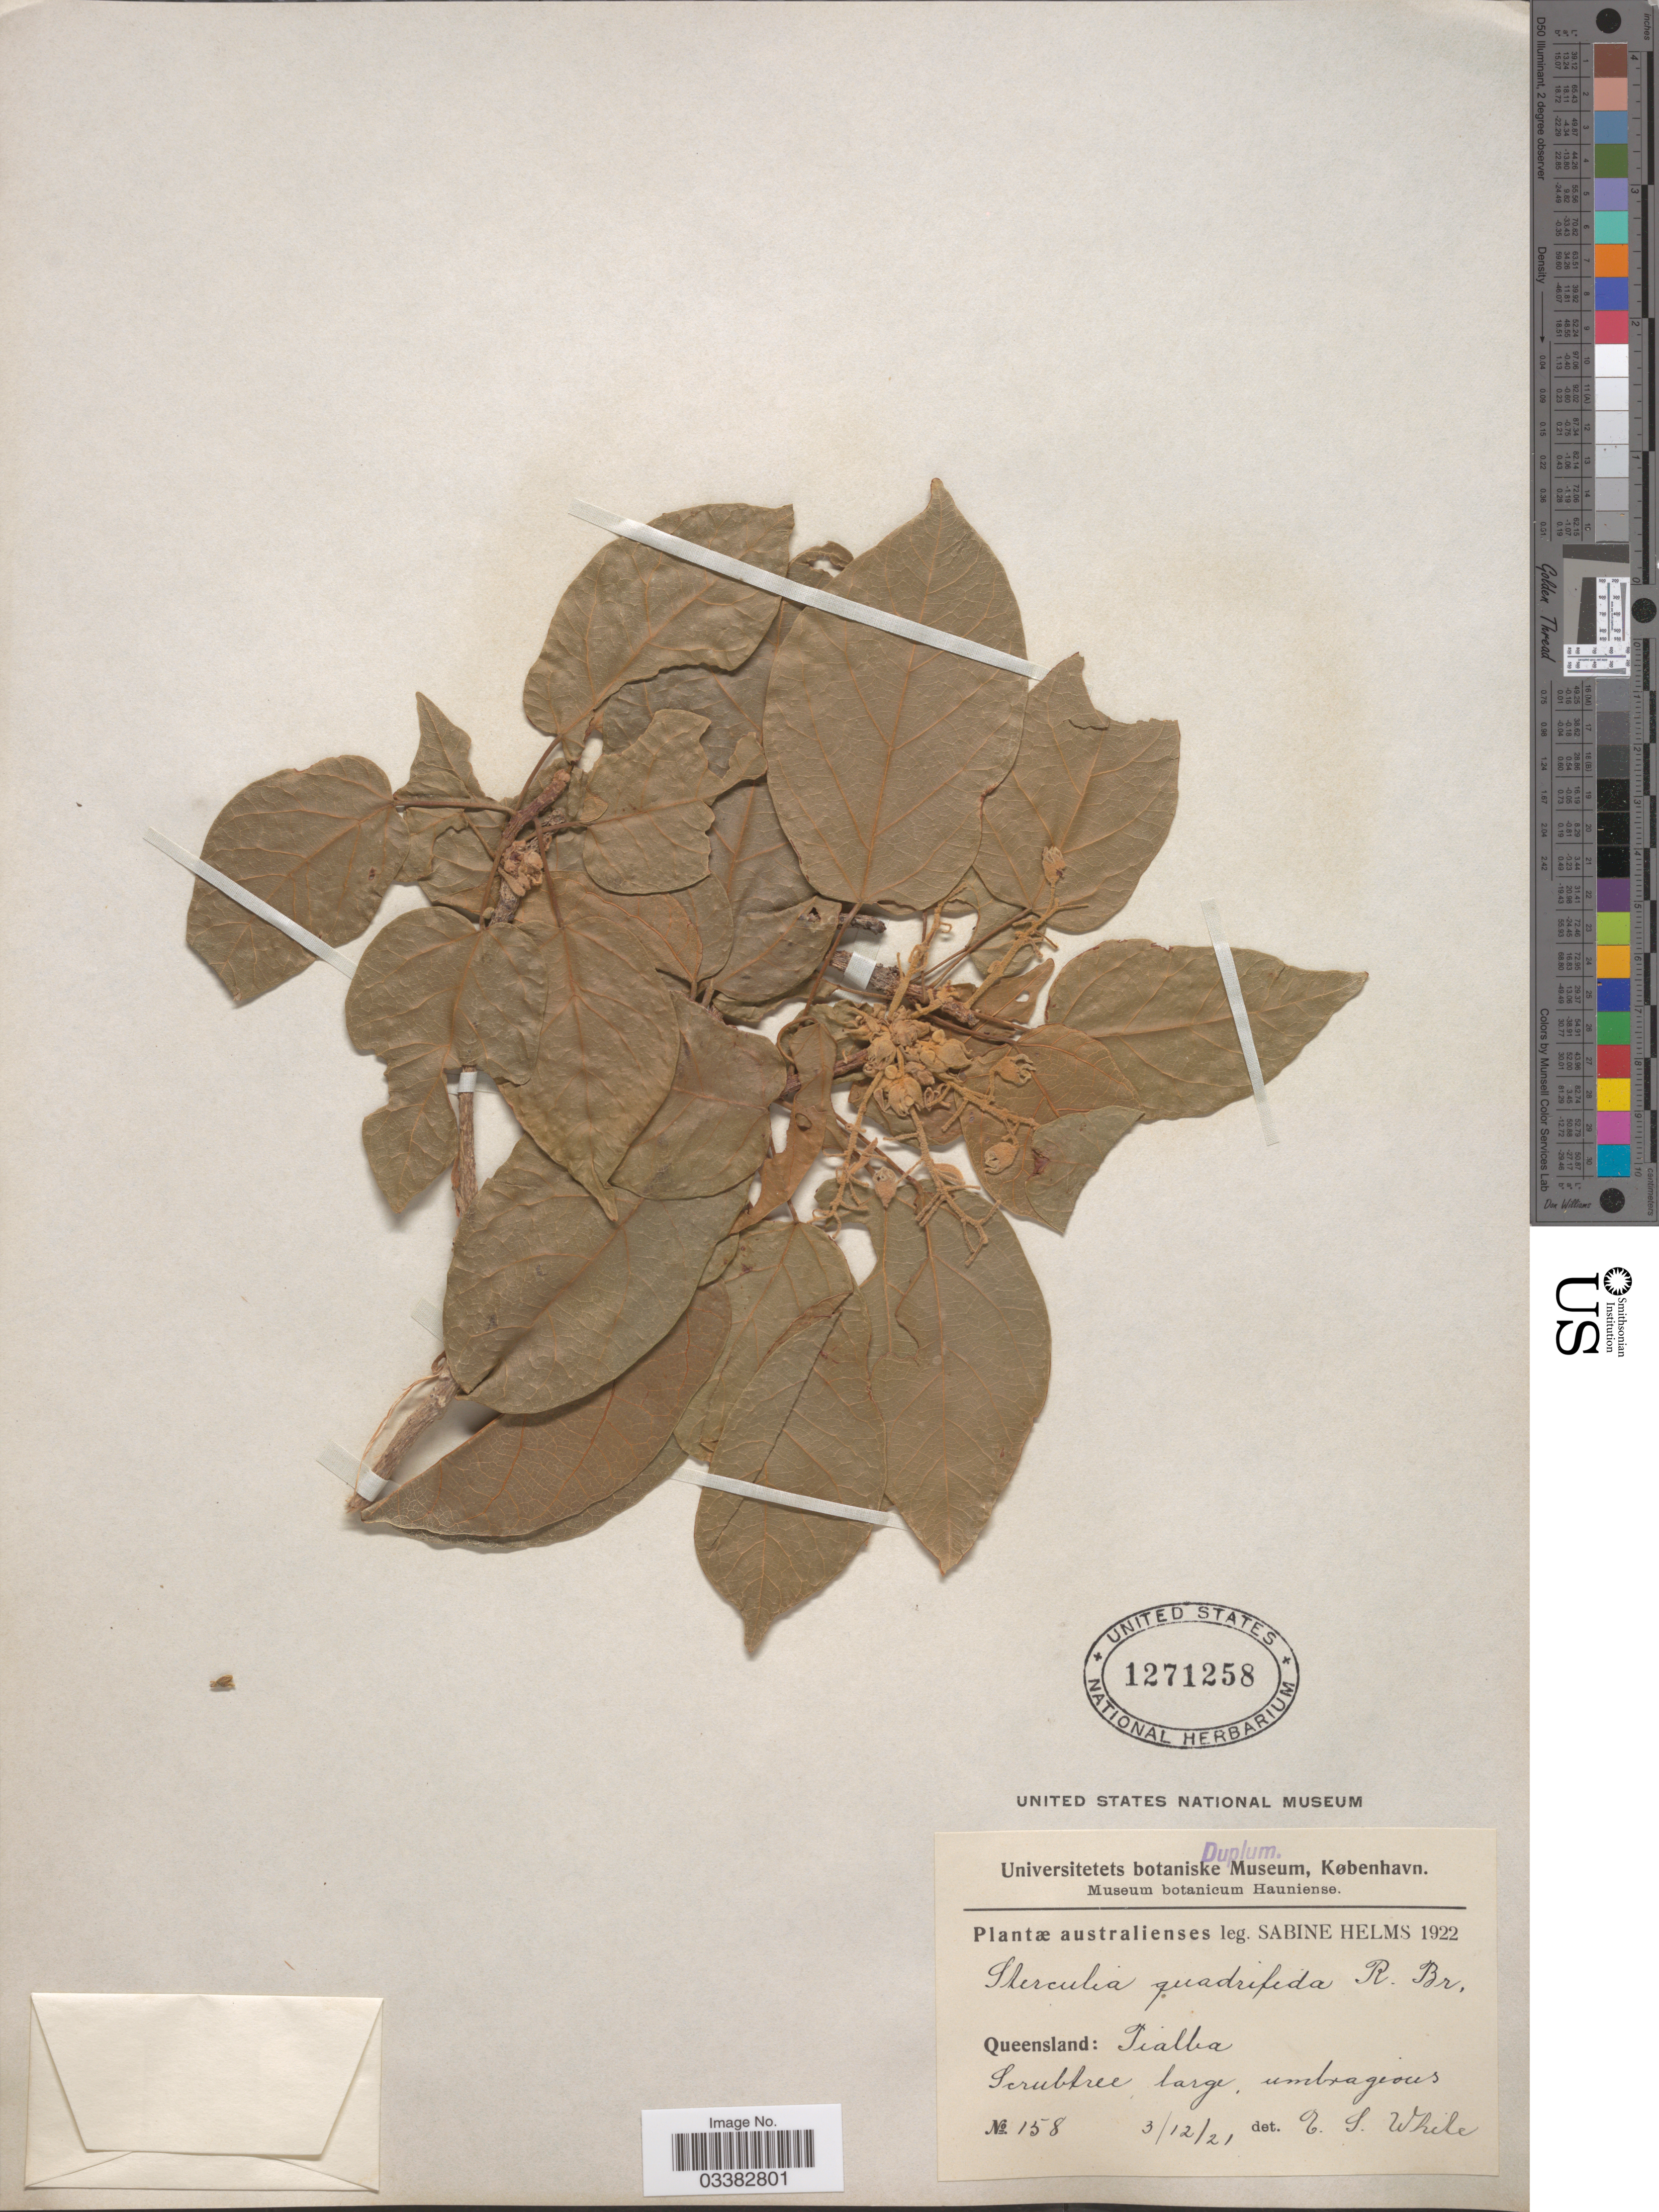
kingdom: Plantae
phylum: Tracheophyta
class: Magnoliopsida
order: Malvales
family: Malvaceae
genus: Sterculia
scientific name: Sterculia quadrifida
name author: R. Br.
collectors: S. Helms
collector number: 158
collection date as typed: Transcribed d/m/y: 3/12/21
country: Australia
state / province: Queensland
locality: Tialba.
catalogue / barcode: US 1271258